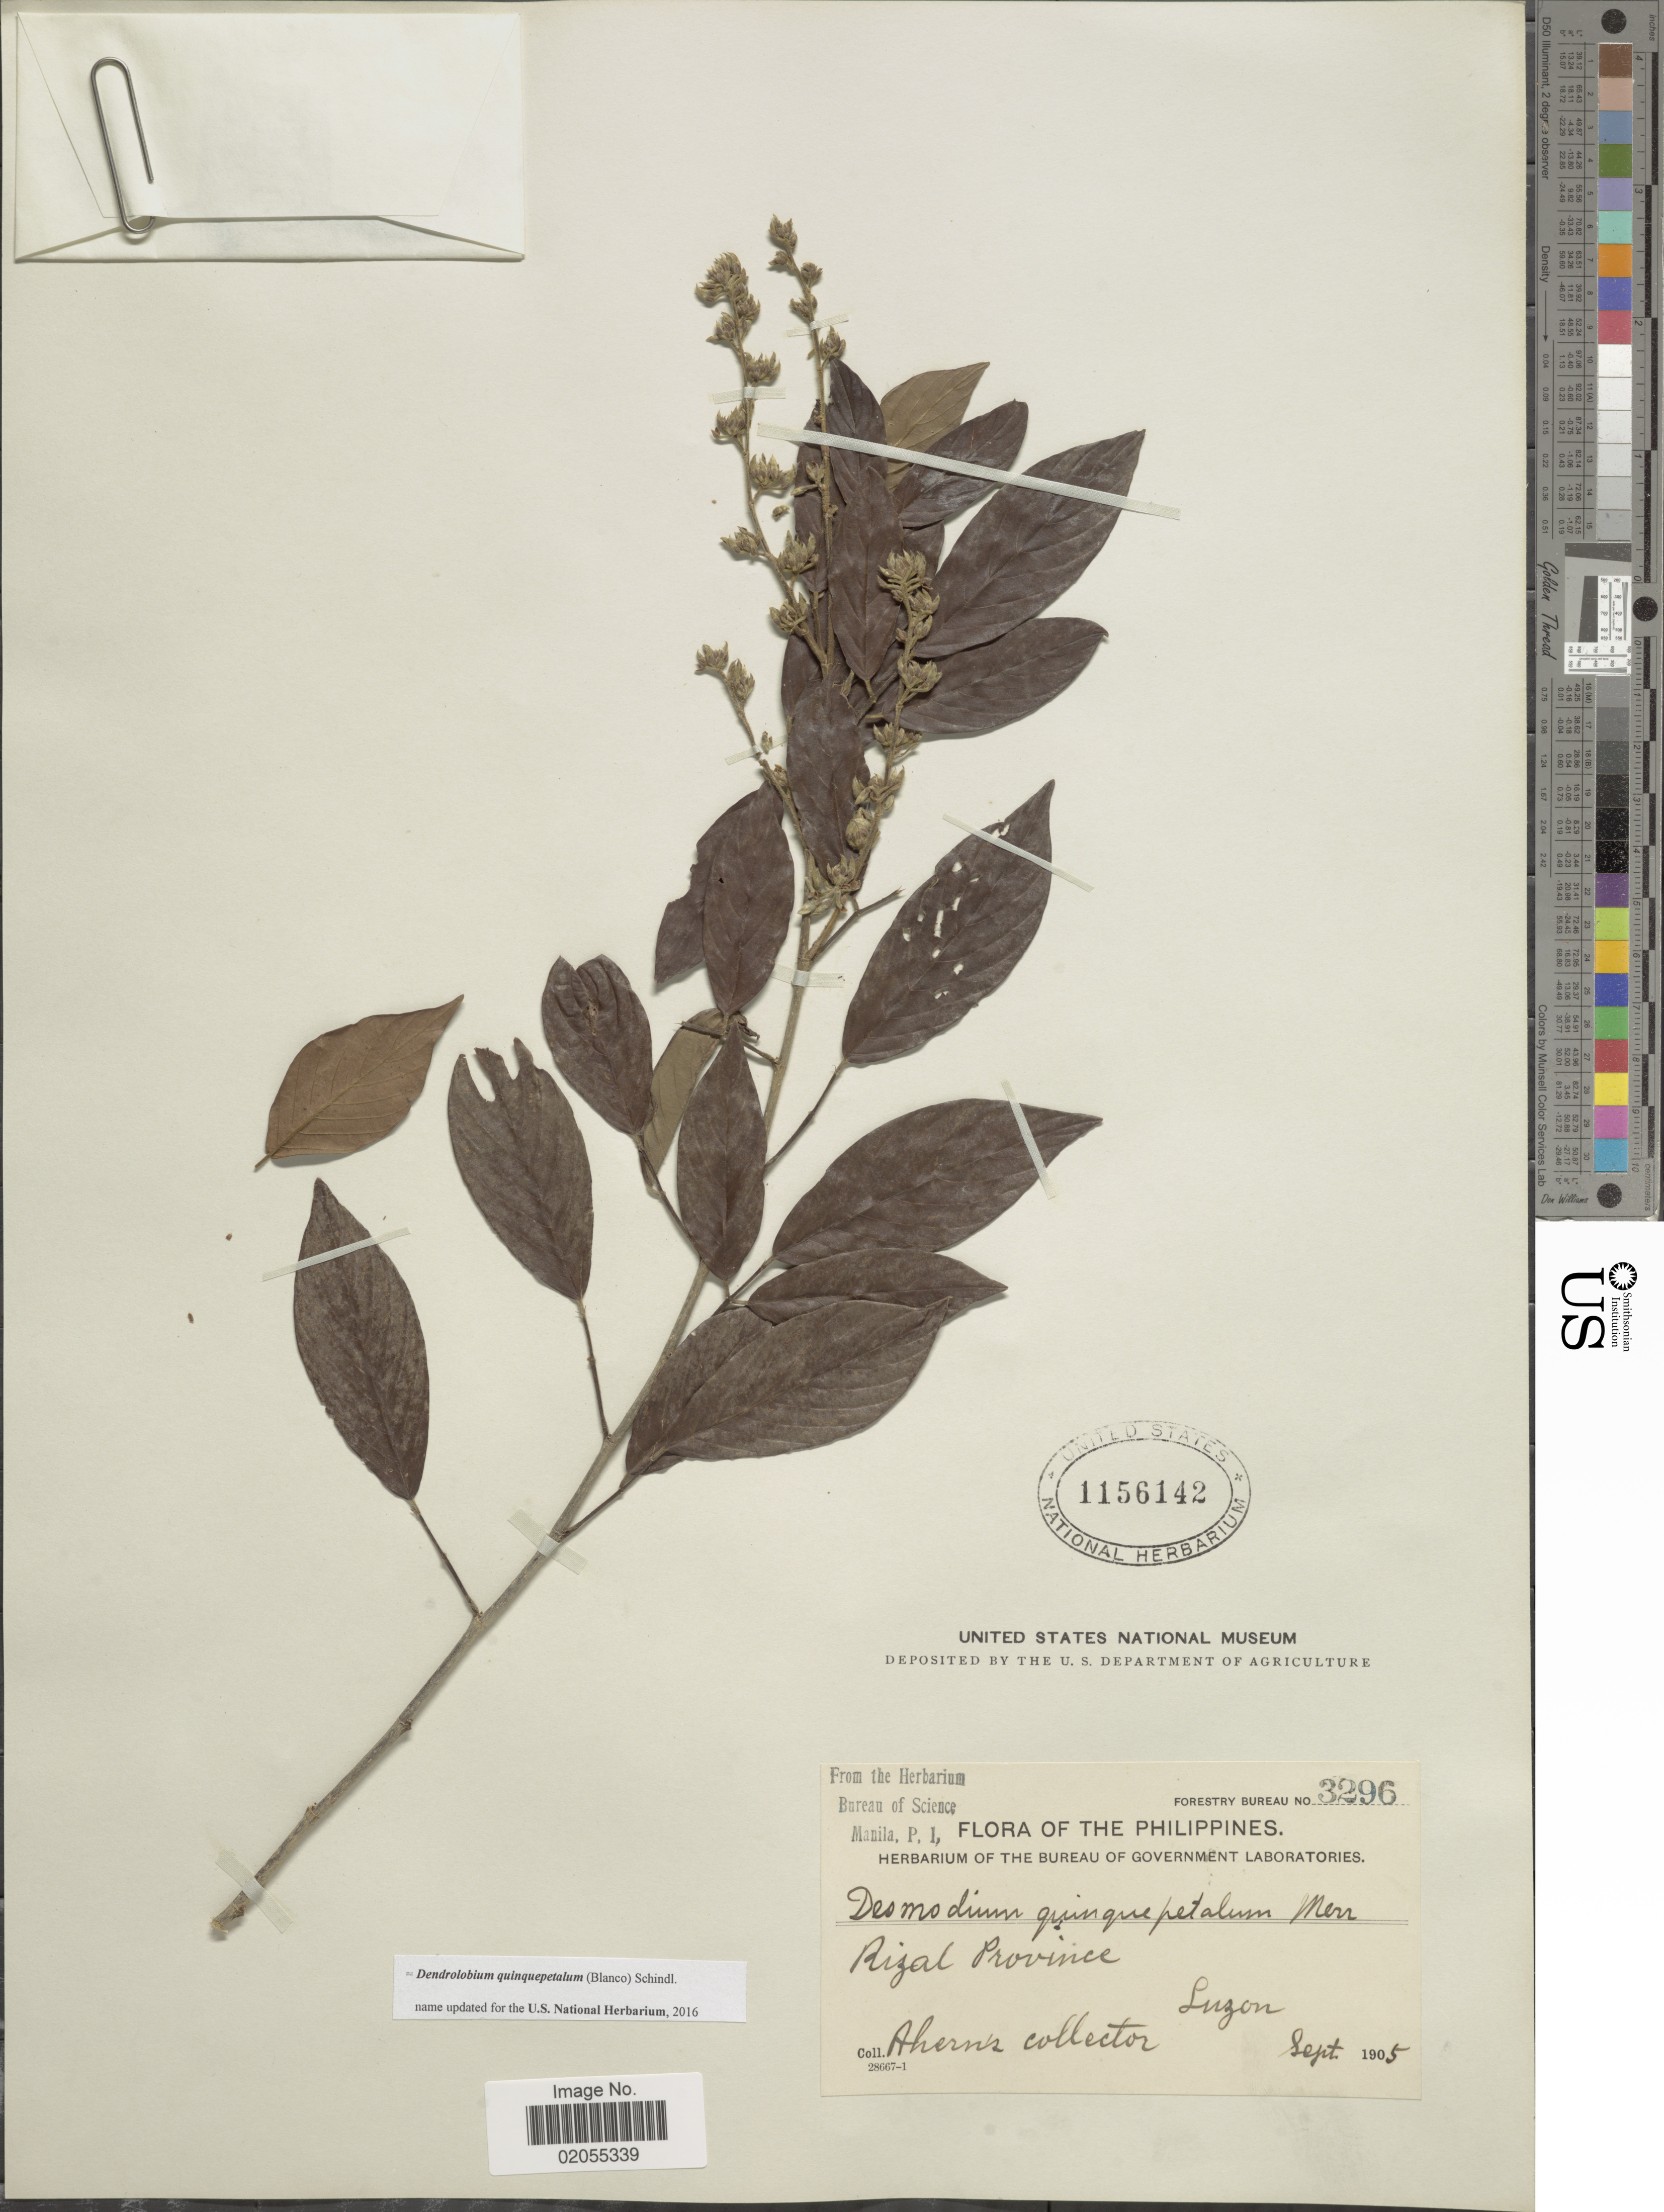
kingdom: Plantae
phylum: Tracheophyta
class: Magnoliopsida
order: Fabales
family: Fabaceae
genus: Dendrolobium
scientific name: Dendrolobium quinquepetalum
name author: (Blanco) H. Ohashi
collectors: Ahern's collector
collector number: Forestry Bureau 3296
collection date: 1905-09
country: Philippines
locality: Rizal Province, Luzon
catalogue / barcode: US 1156142